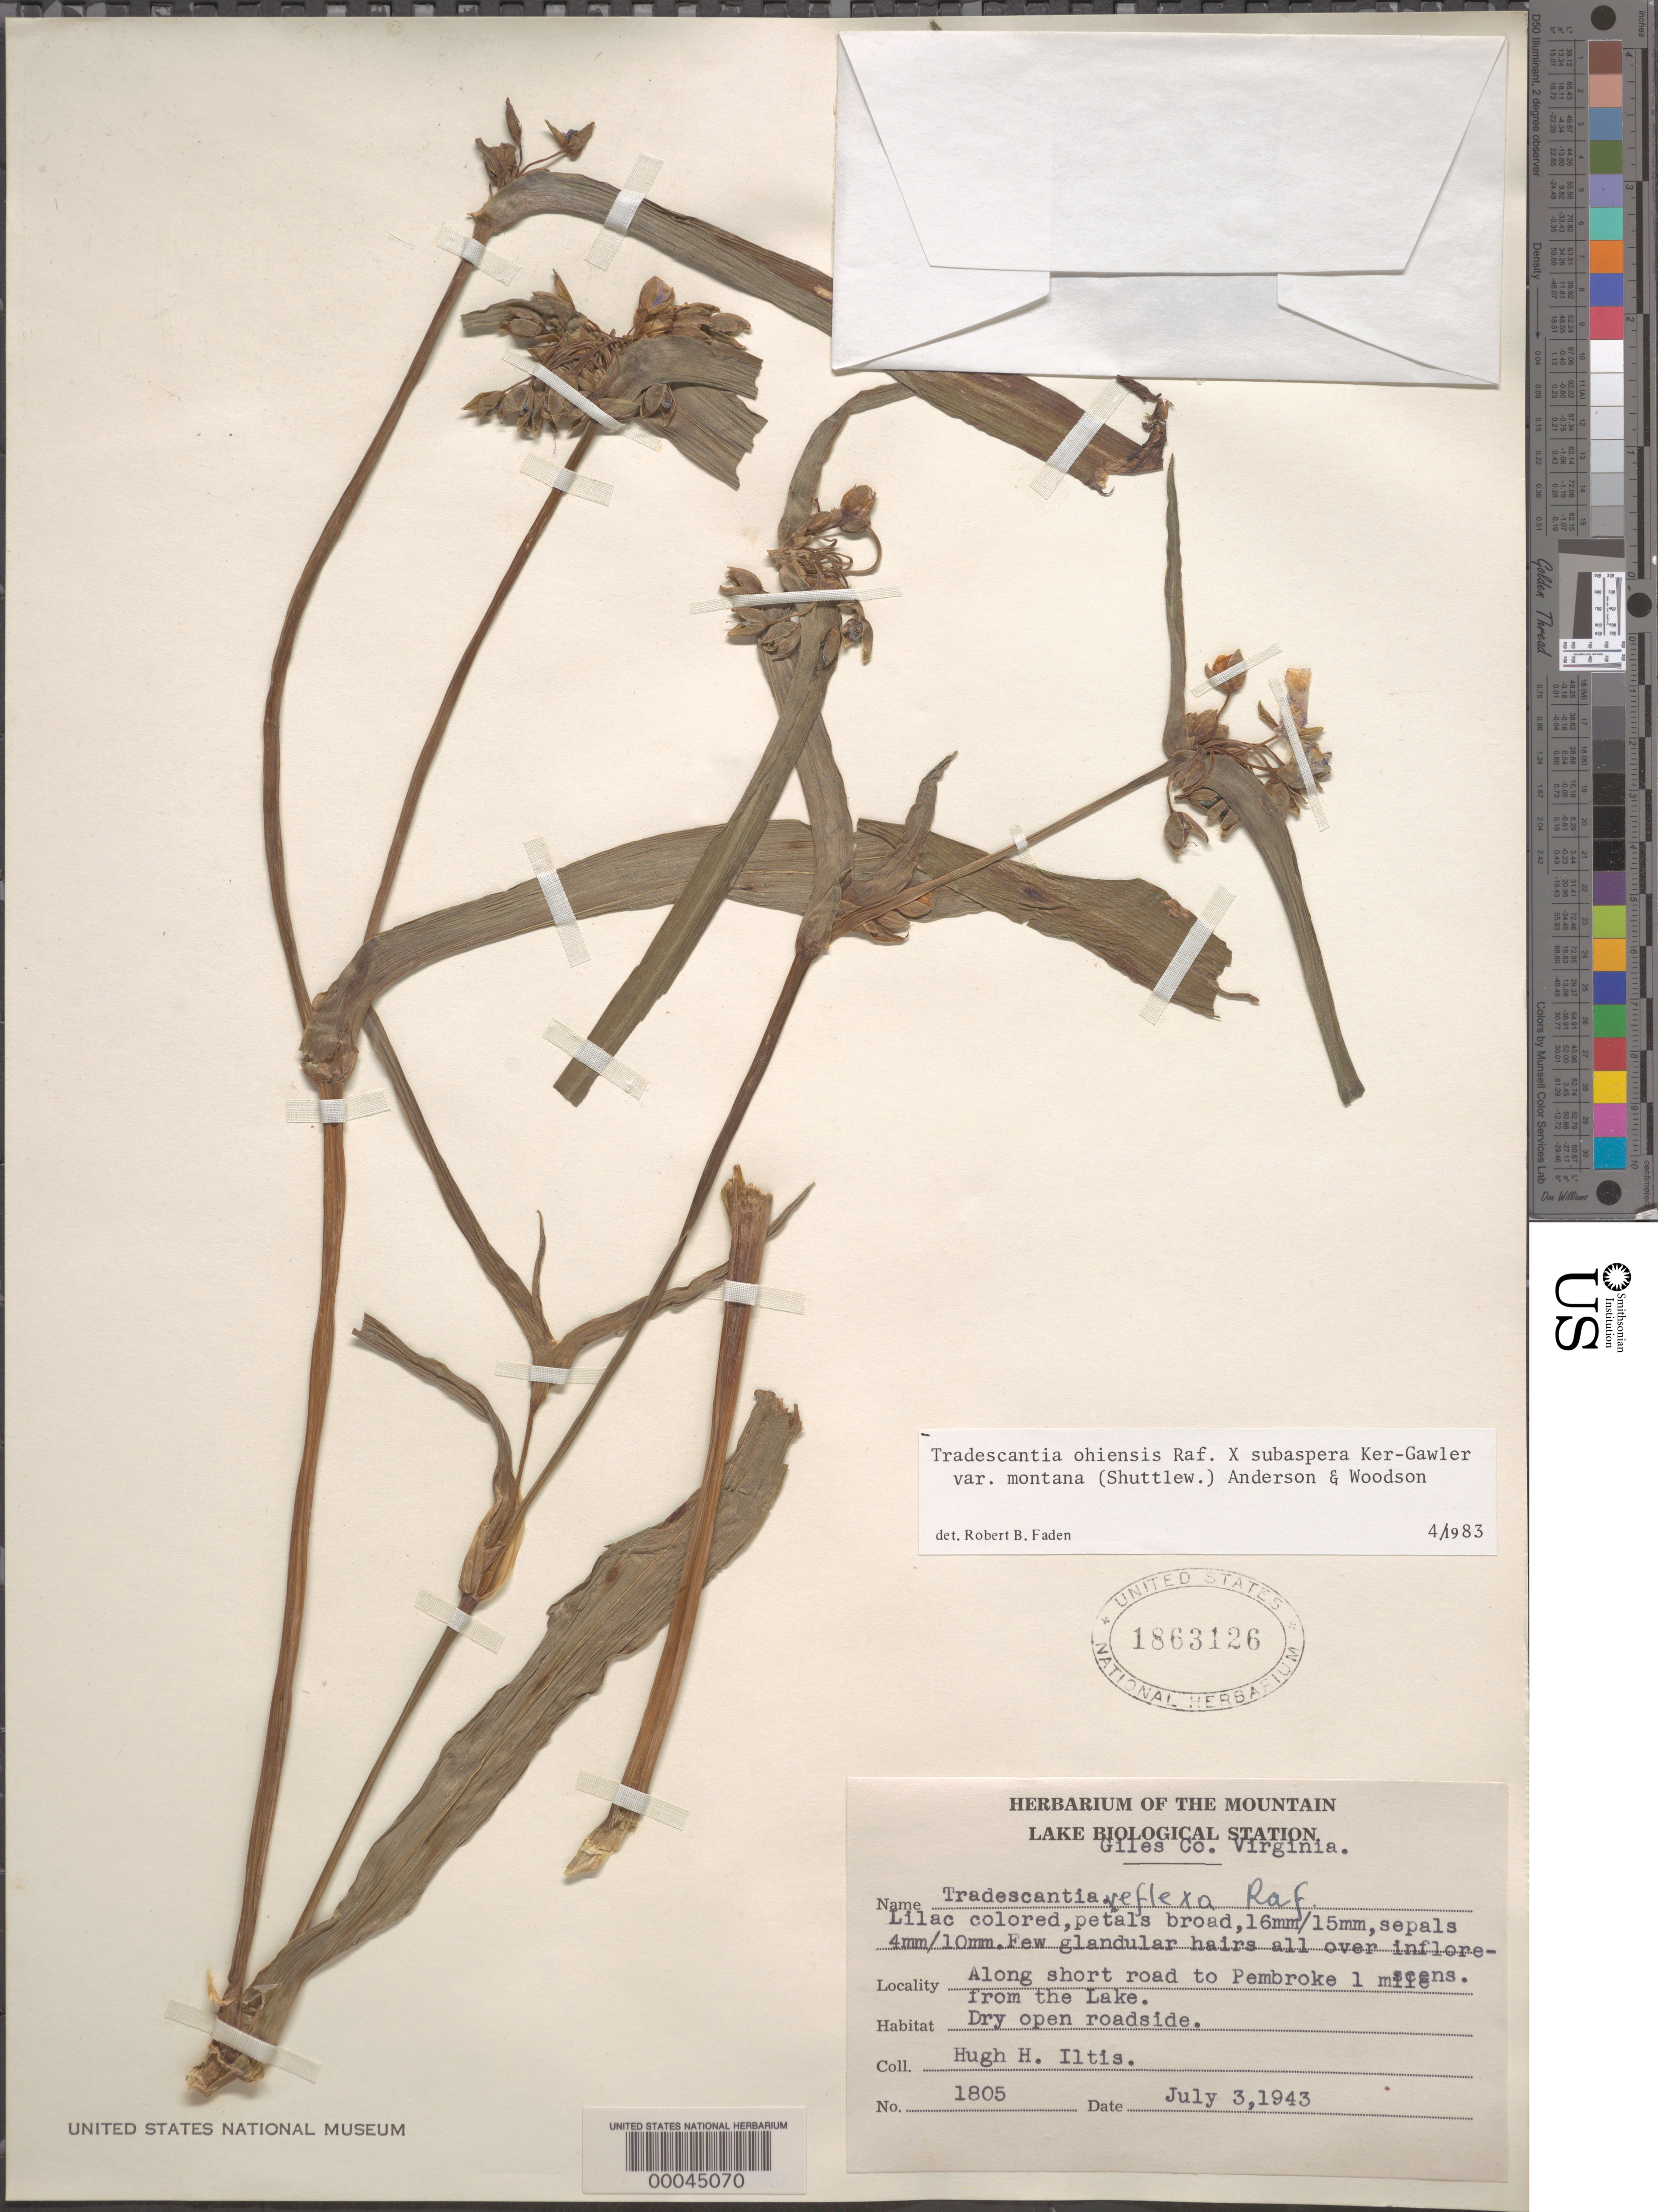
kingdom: Plantae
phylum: Tracheophyta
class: Liliopsida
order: Commelinales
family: Commelinaceae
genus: Tradescantia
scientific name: Tradescantia ohiensis x T. subaspera var. montana (Shuttlew. ex Small & Vail) E.S. Anderson & Woodson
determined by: Faden, Robert B., (US), Smithsonian Institution - National Museum of Natural History (UNITED STATES)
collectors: H. H. Iltis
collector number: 1805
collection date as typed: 03 Jul 1943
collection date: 1943-07-03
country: United States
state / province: Virginia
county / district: Giles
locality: Road to pembroke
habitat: Dry, open roadside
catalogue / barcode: US 1863126